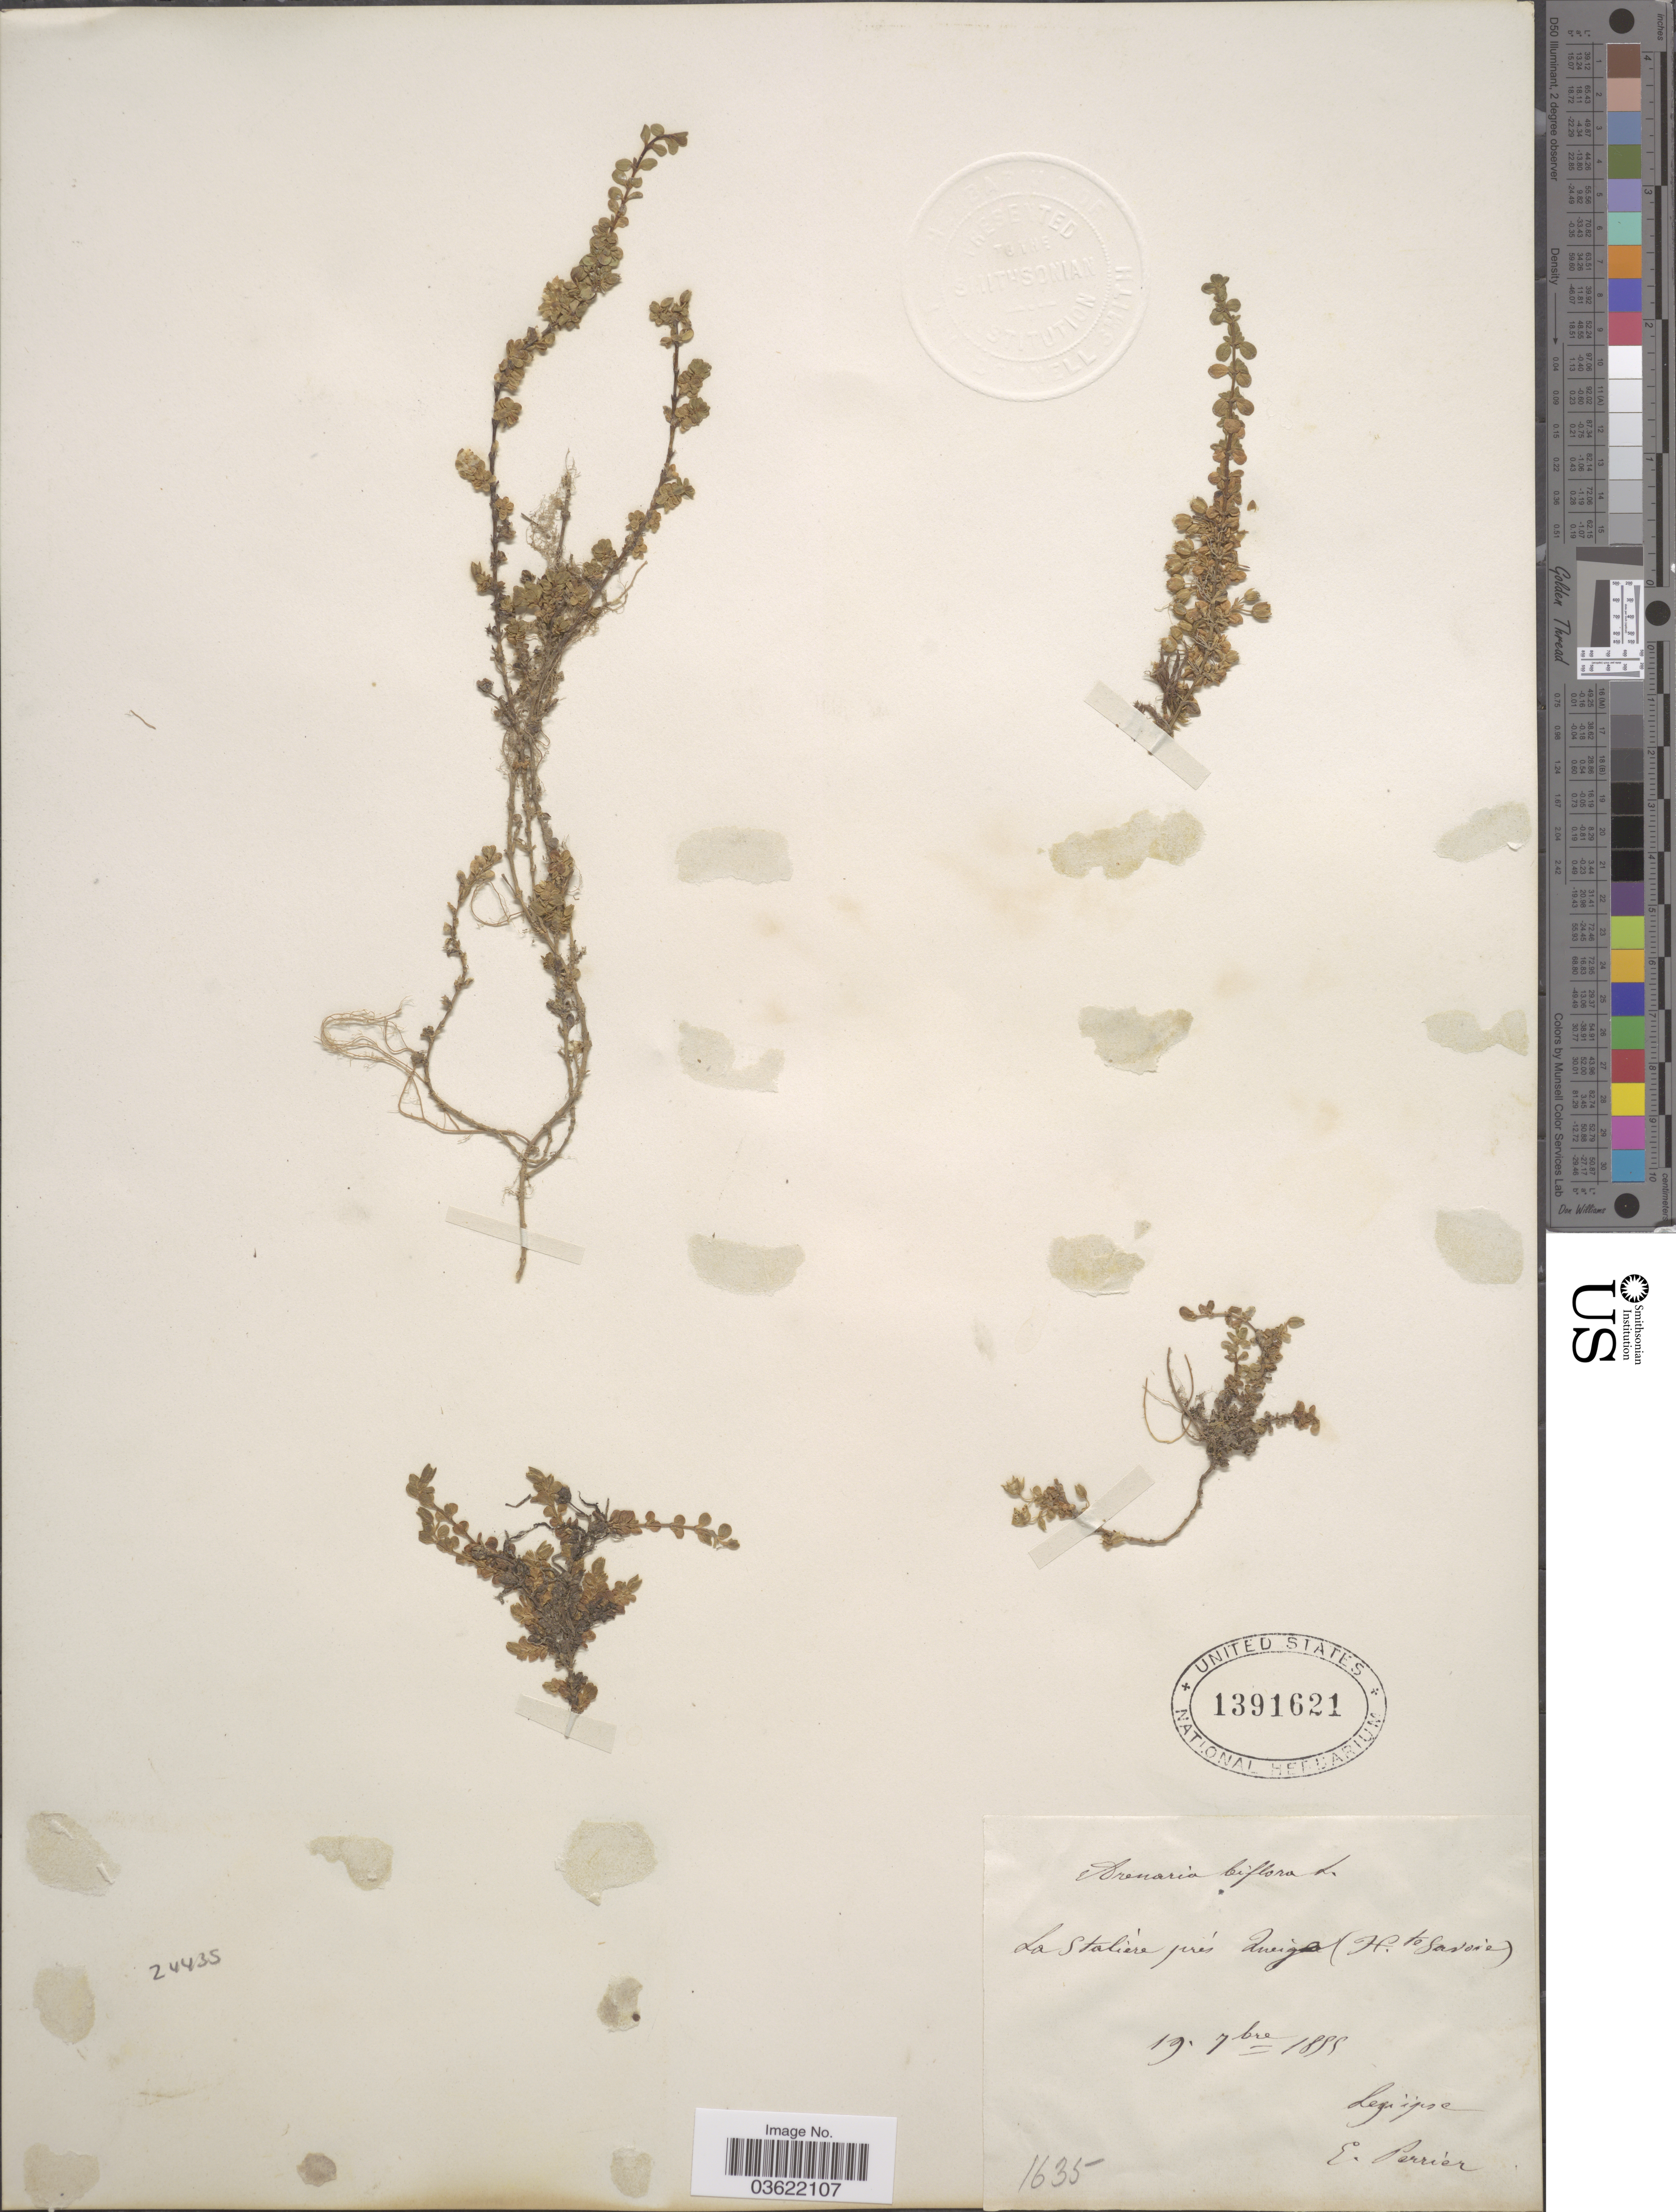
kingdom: Plantae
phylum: Tracheophyta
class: Magnoliopsida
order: Caryophyllales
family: Caryophyllaceae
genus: Arenaria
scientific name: Arenaria biflora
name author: L.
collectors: E. Perrier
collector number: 1635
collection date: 1885-09-19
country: France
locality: La Stalière près Queige (H.te Savoie).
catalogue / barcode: US 1391621